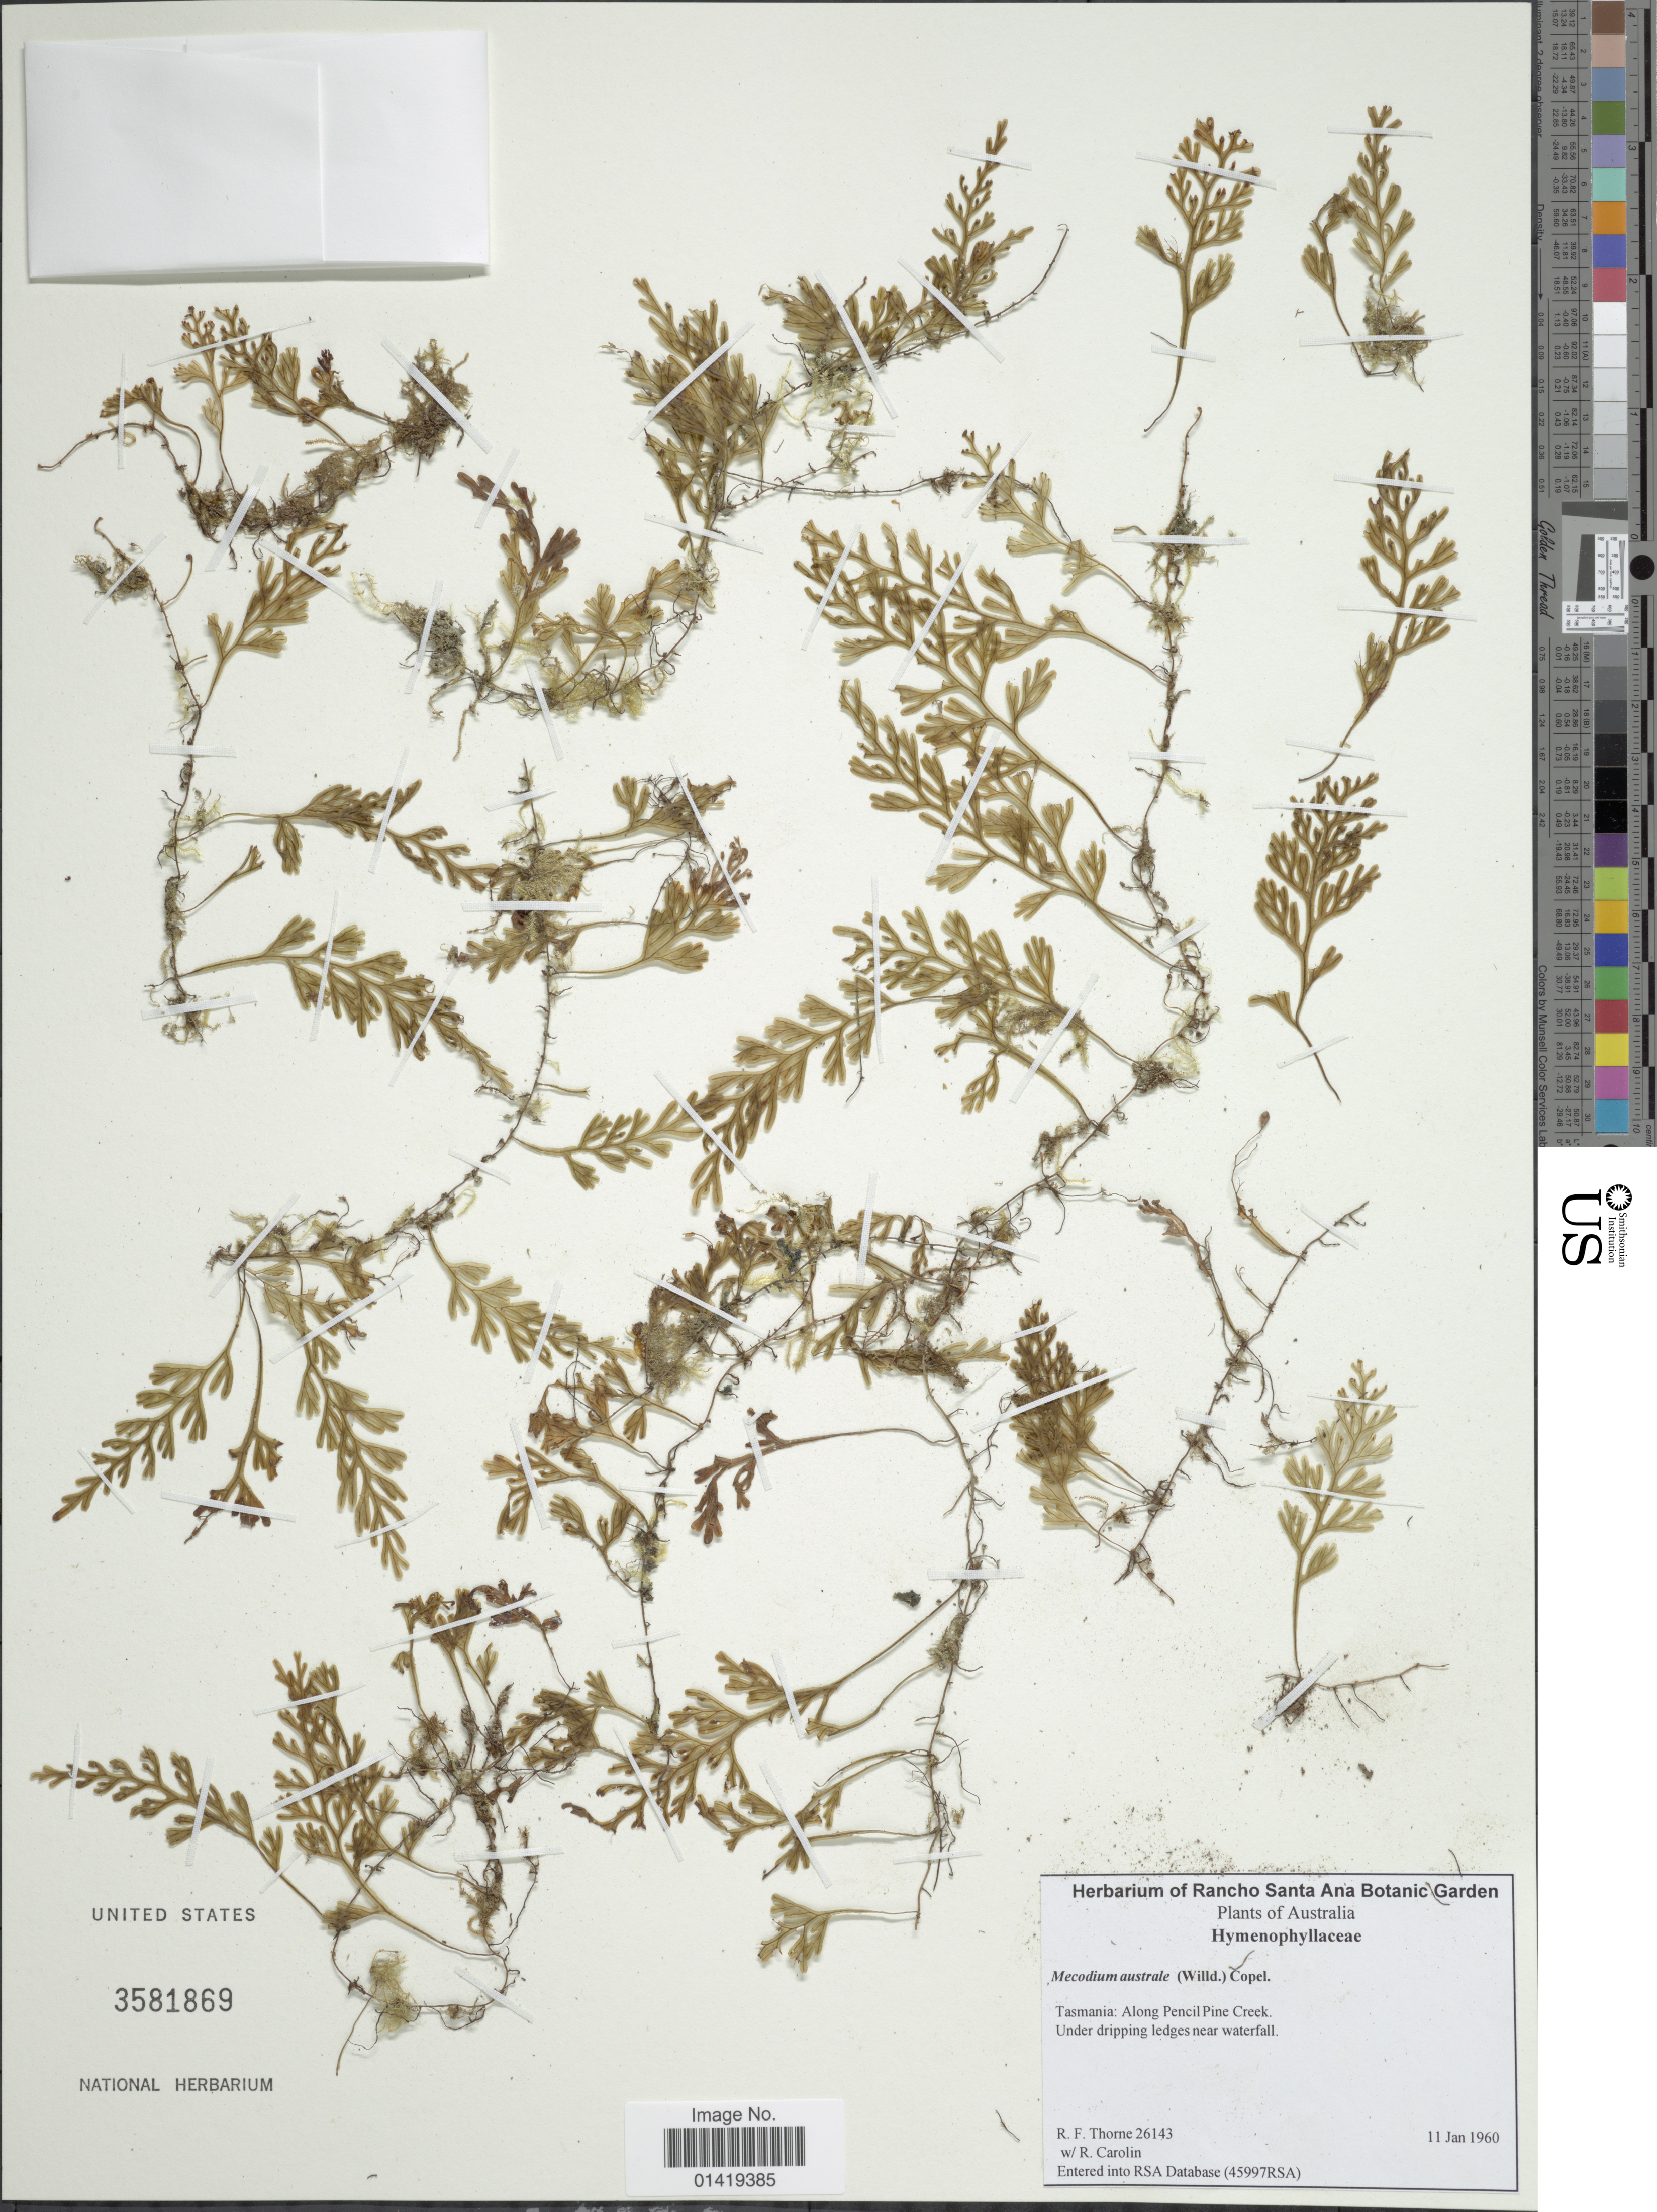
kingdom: Plantae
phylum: Tracheophyta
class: Polypodiopsida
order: Hymenophyllales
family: Hymenophyllaceae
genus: Hymenophyllum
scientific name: Hymenophyllum australe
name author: Willd.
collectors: R. F. Thorne & R. Carolin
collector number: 26143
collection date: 1960-01-11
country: Australia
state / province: Tasmania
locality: Along Pencil Pine Creek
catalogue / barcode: US 3581869